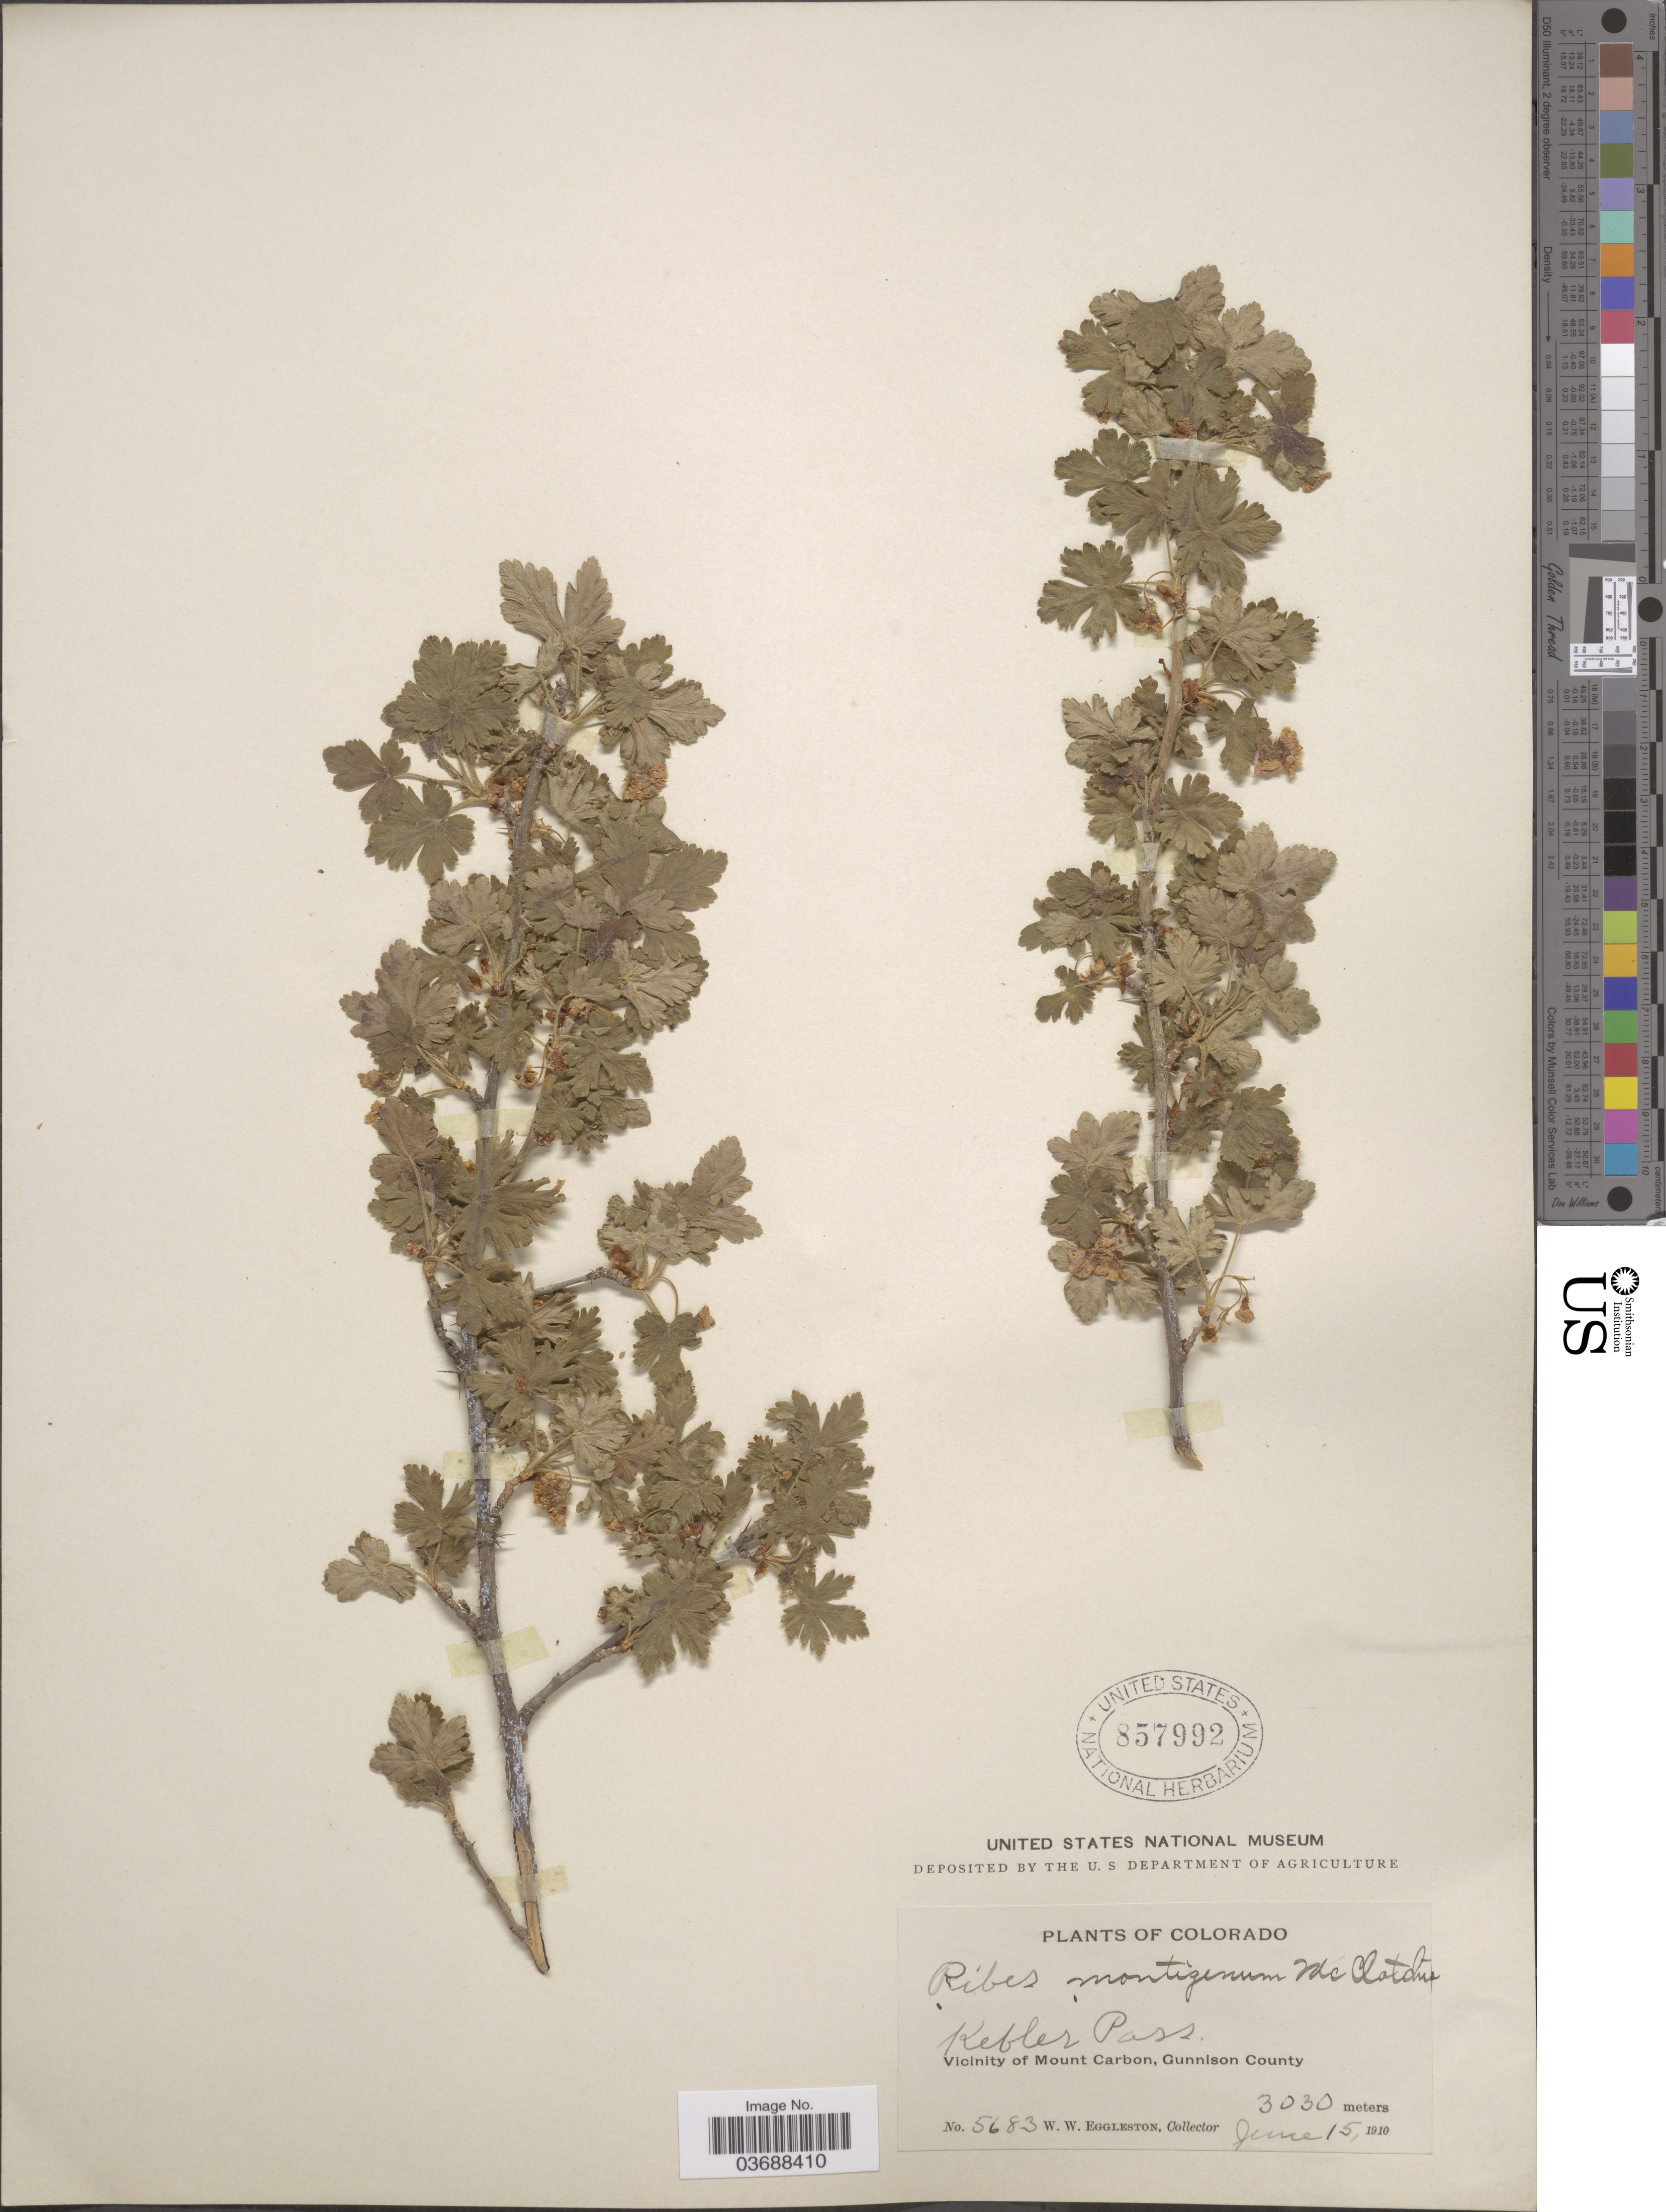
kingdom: Plantae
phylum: Tracheophyta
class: Magnoliopsida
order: Saxifragales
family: Grossulariaceae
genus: Ribes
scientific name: Ribes montigenum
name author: McClatchie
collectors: W. W. Eggleston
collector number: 5683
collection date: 1910-06-15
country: United States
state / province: Colorado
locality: Kebler Pass. Vicinity of Mount Carbon, Gunnison County.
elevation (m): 3030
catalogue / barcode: US 857992